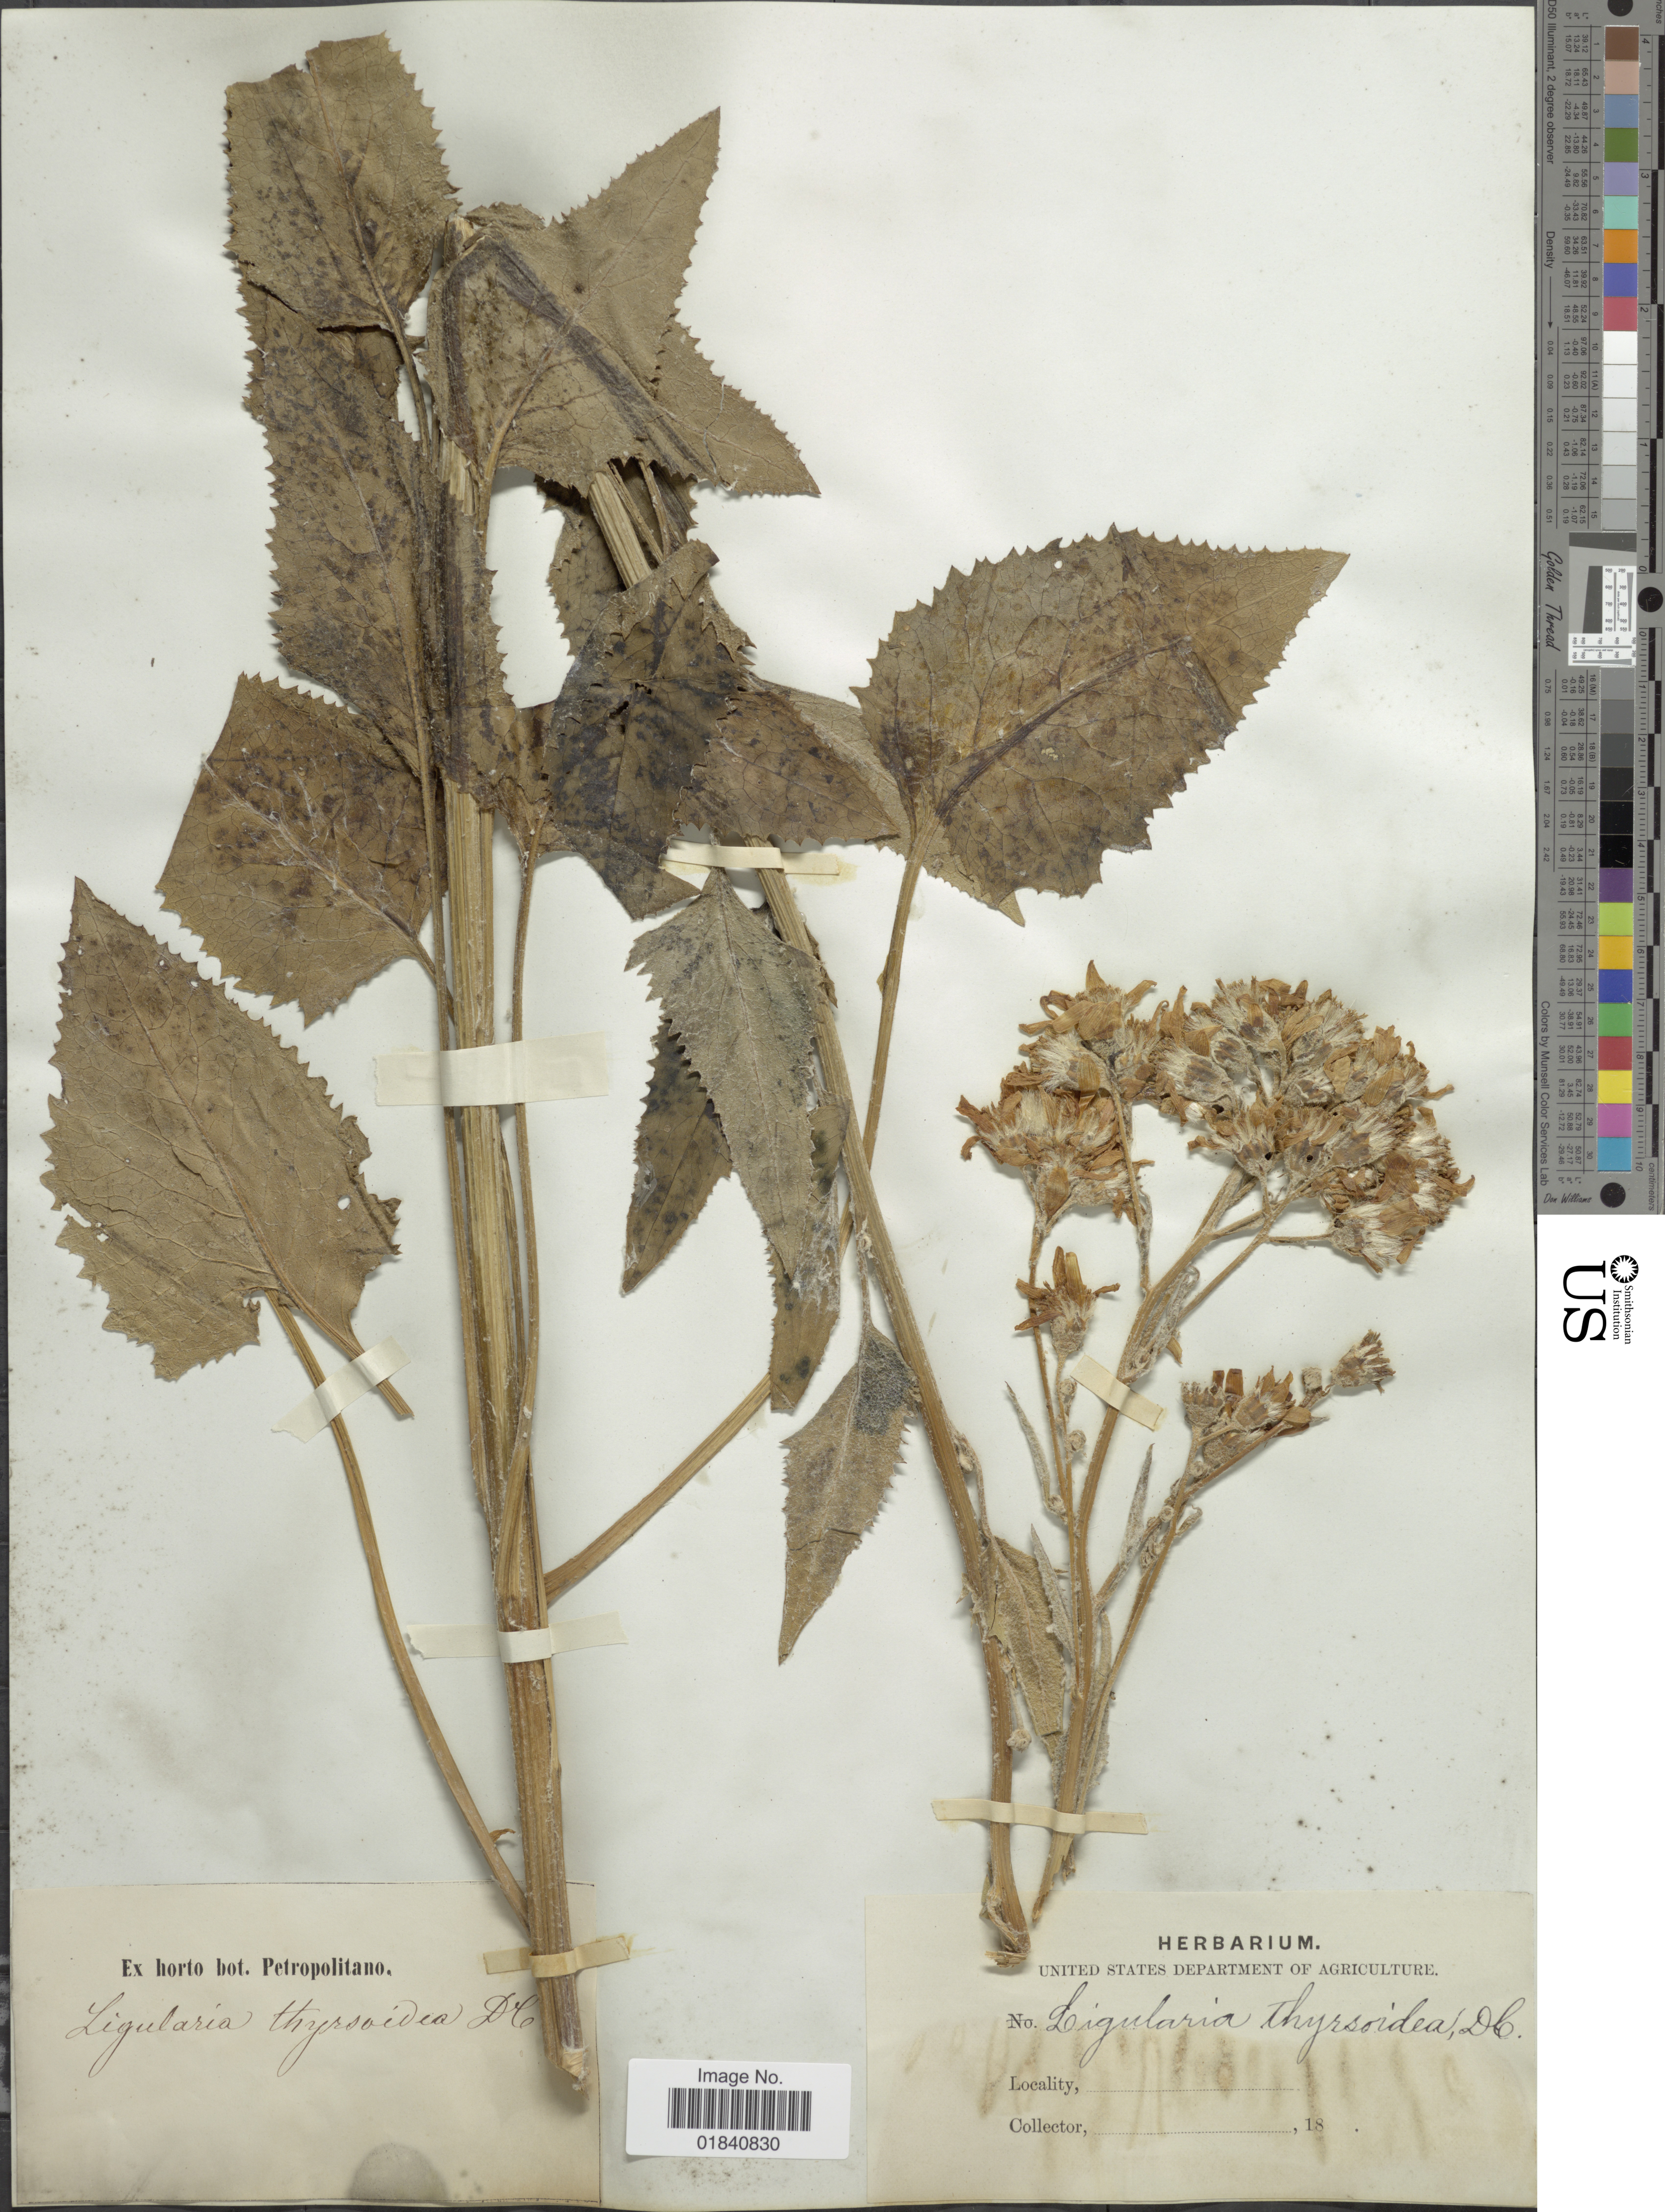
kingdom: Plantae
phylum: Tracheophyta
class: Magnoliopsida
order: Asterales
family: Asteraceae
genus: Senecio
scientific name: Senecio barbatus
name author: D. Don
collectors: Facchini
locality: Ex horto bot. Petropolitano